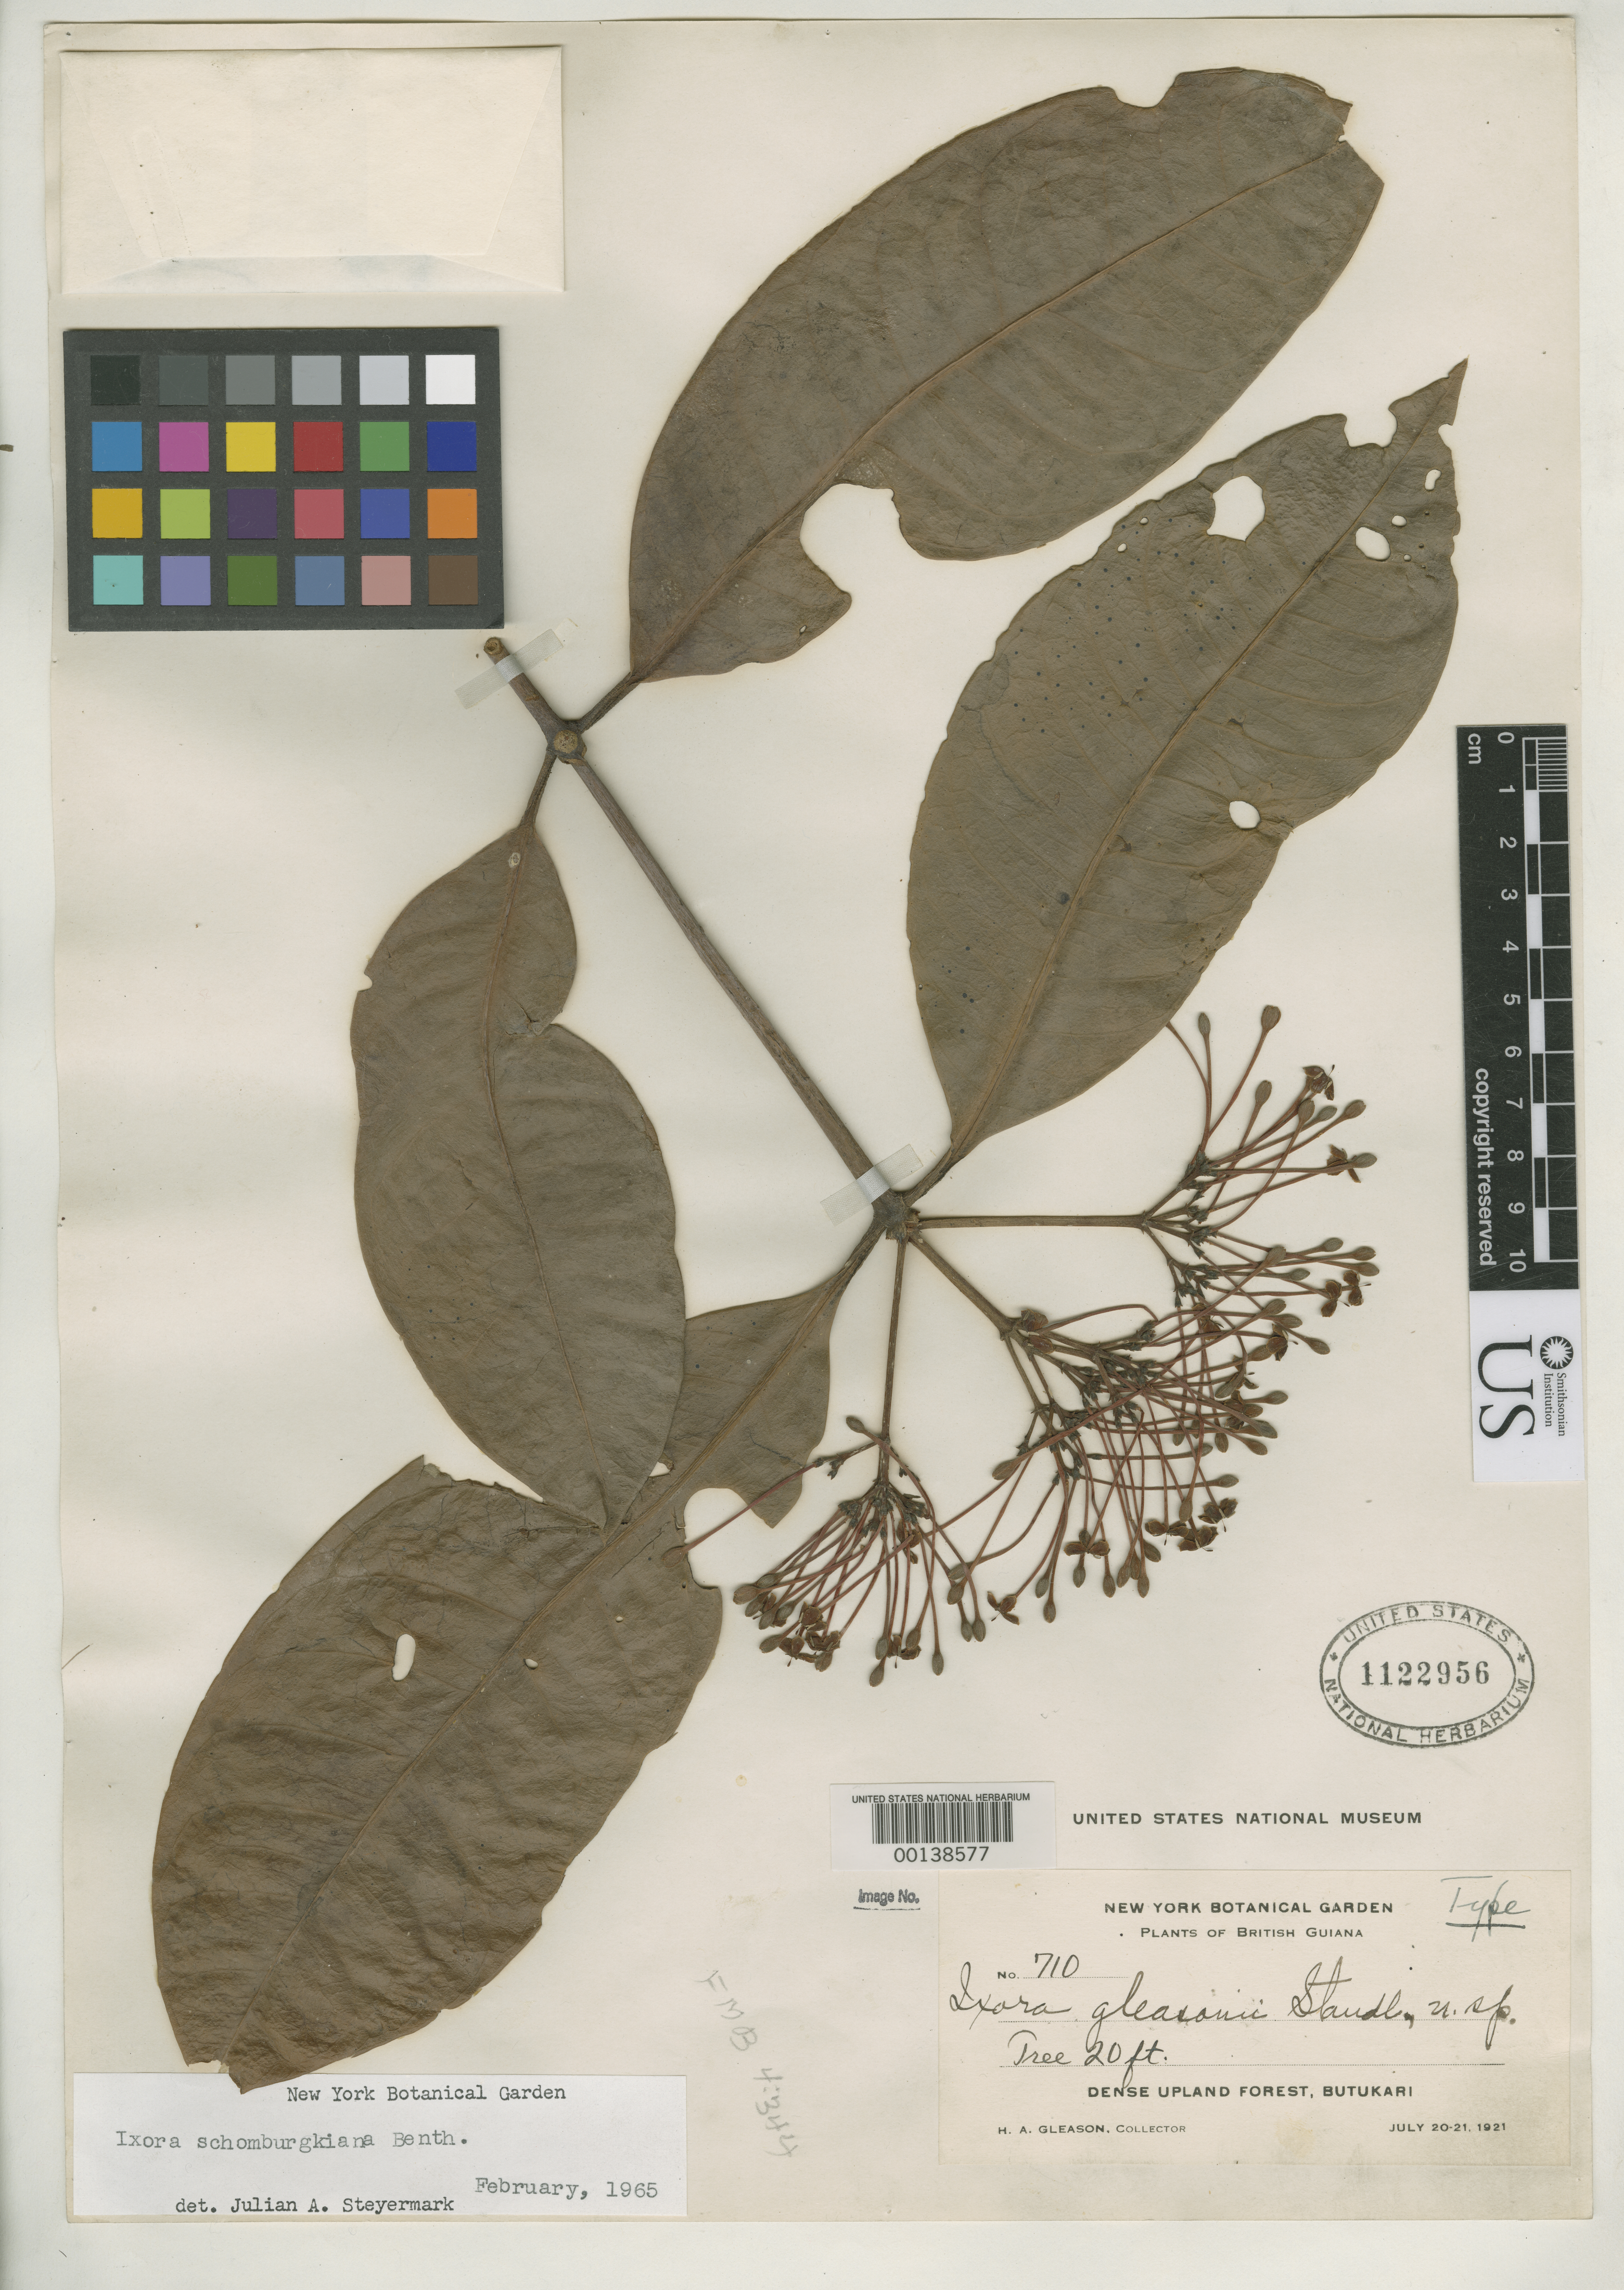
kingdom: Plantae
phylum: Tracheophyta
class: Magnoliopsida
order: Gentianales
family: Rubiaceae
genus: Ixora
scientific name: Ixora gleasonii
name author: Standl.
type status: Holotype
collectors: H. A. Gleason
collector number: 710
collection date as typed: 20 Jul 1921 to -- Jul 1921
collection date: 1921-07-20/1921-07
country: Guyana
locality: Butukari.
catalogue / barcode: US 1122956